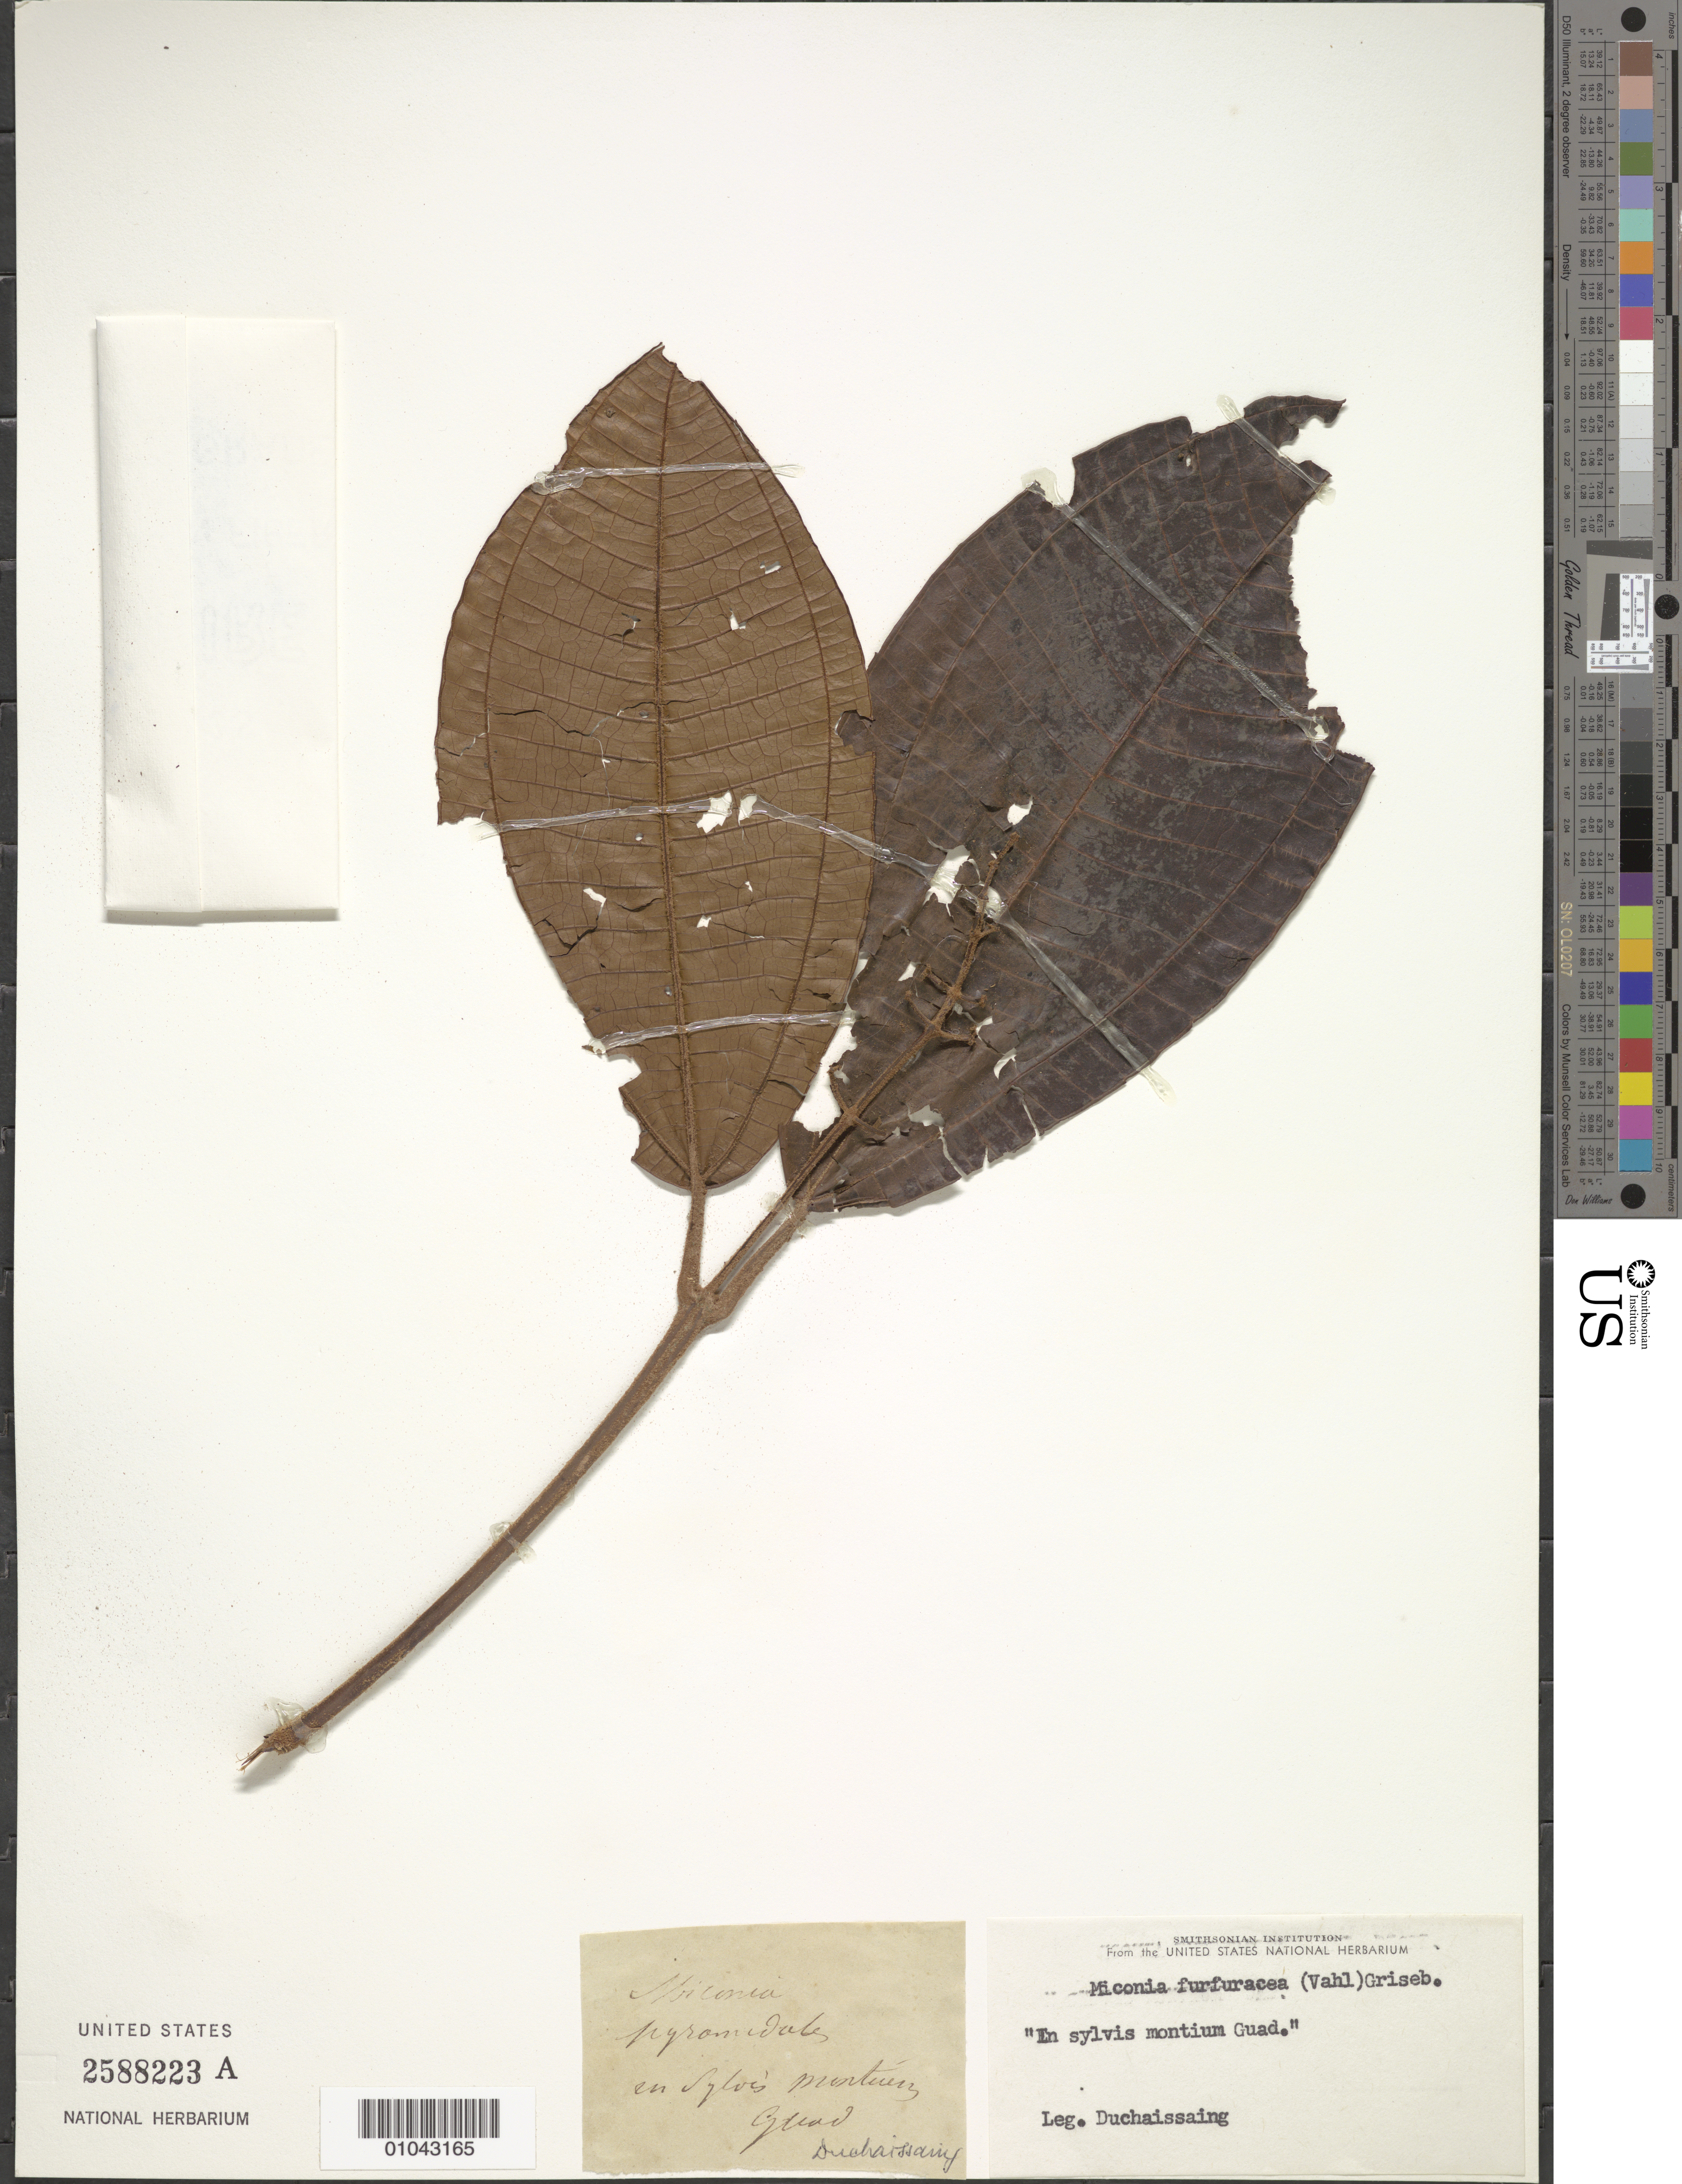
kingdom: Plantae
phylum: Tracheophyta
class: Magnoliopsida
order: Myrtales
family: Melastomataceae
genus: Miconia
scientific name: Miconia furfuracea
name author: (Vahl) Griseb.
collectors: -. Duchassaing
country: Guadeloupe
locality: In sylvis mintium Guad.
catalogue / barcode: US 2588223A